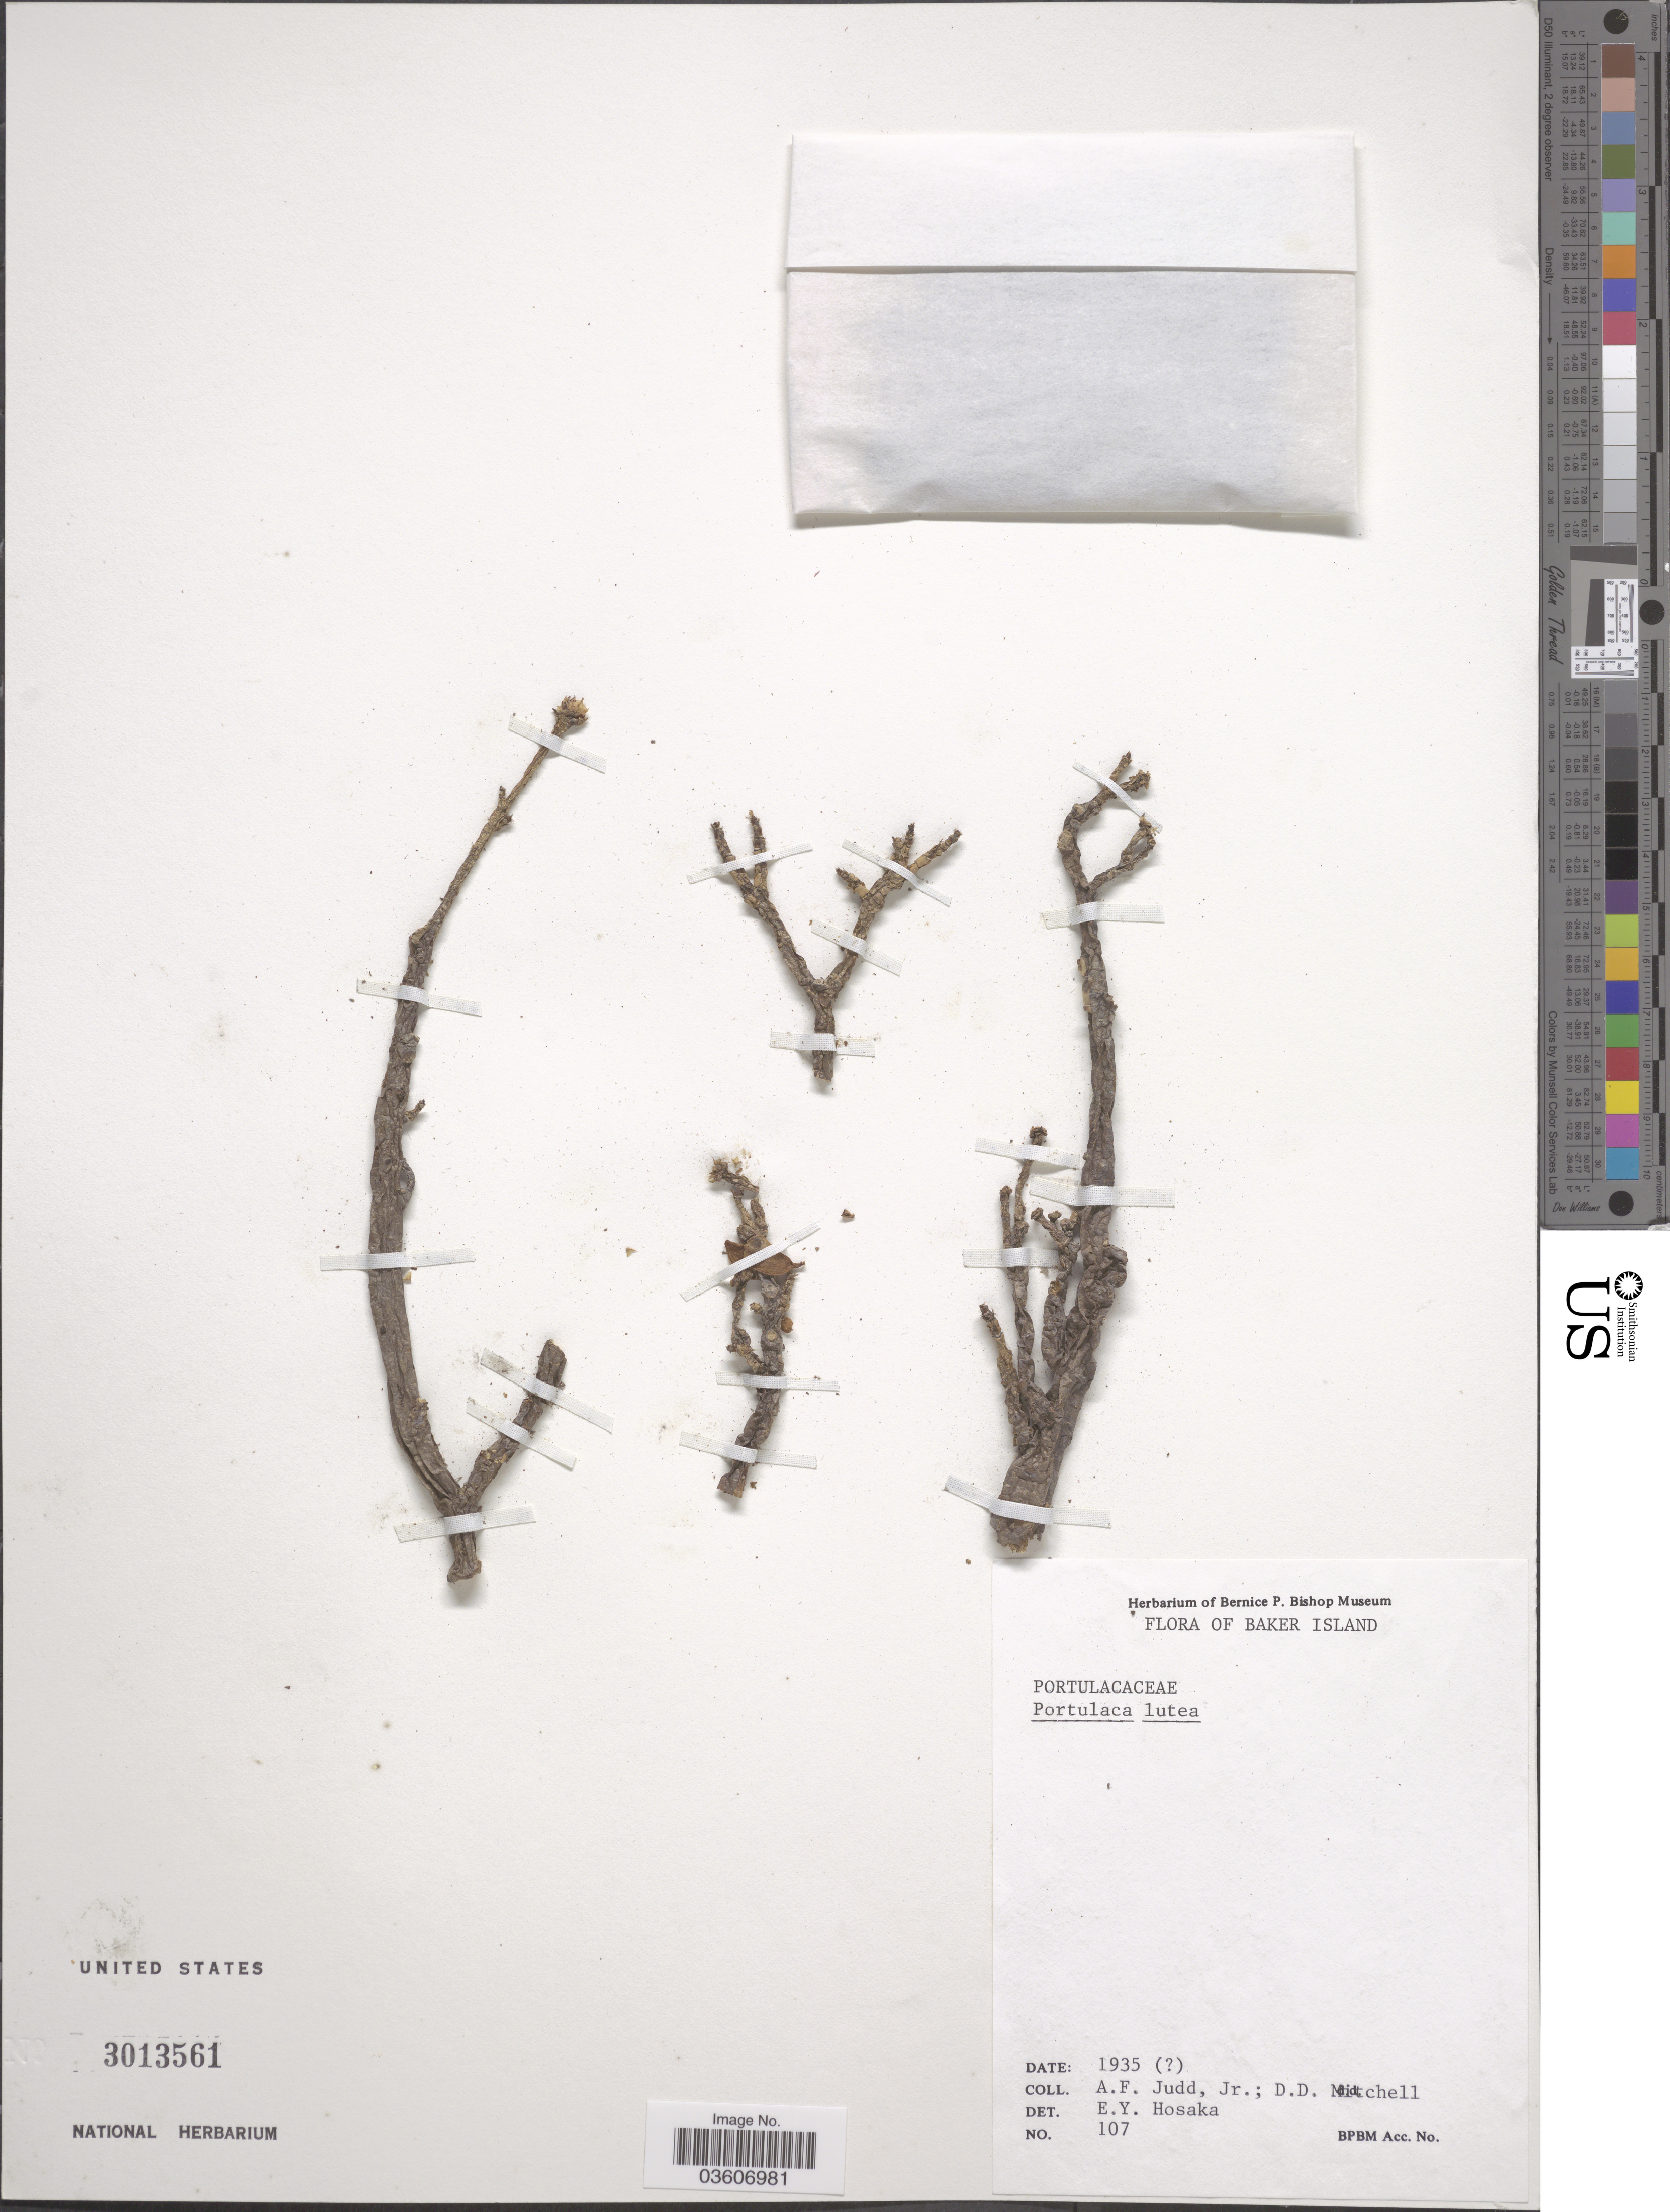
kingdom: Plantae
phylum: Tracheophyta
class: Magnoliopsida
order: Caryophyllales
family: Portulacaceae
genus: Portulaca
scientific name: Portulaca lutea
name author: Sol. ex G. Forst.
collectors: A. Judd & D. D. Mitchell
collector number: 107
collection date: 1935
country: U.S. Administered Pacific Islands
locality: Baker Island.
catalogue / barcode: US 3013561